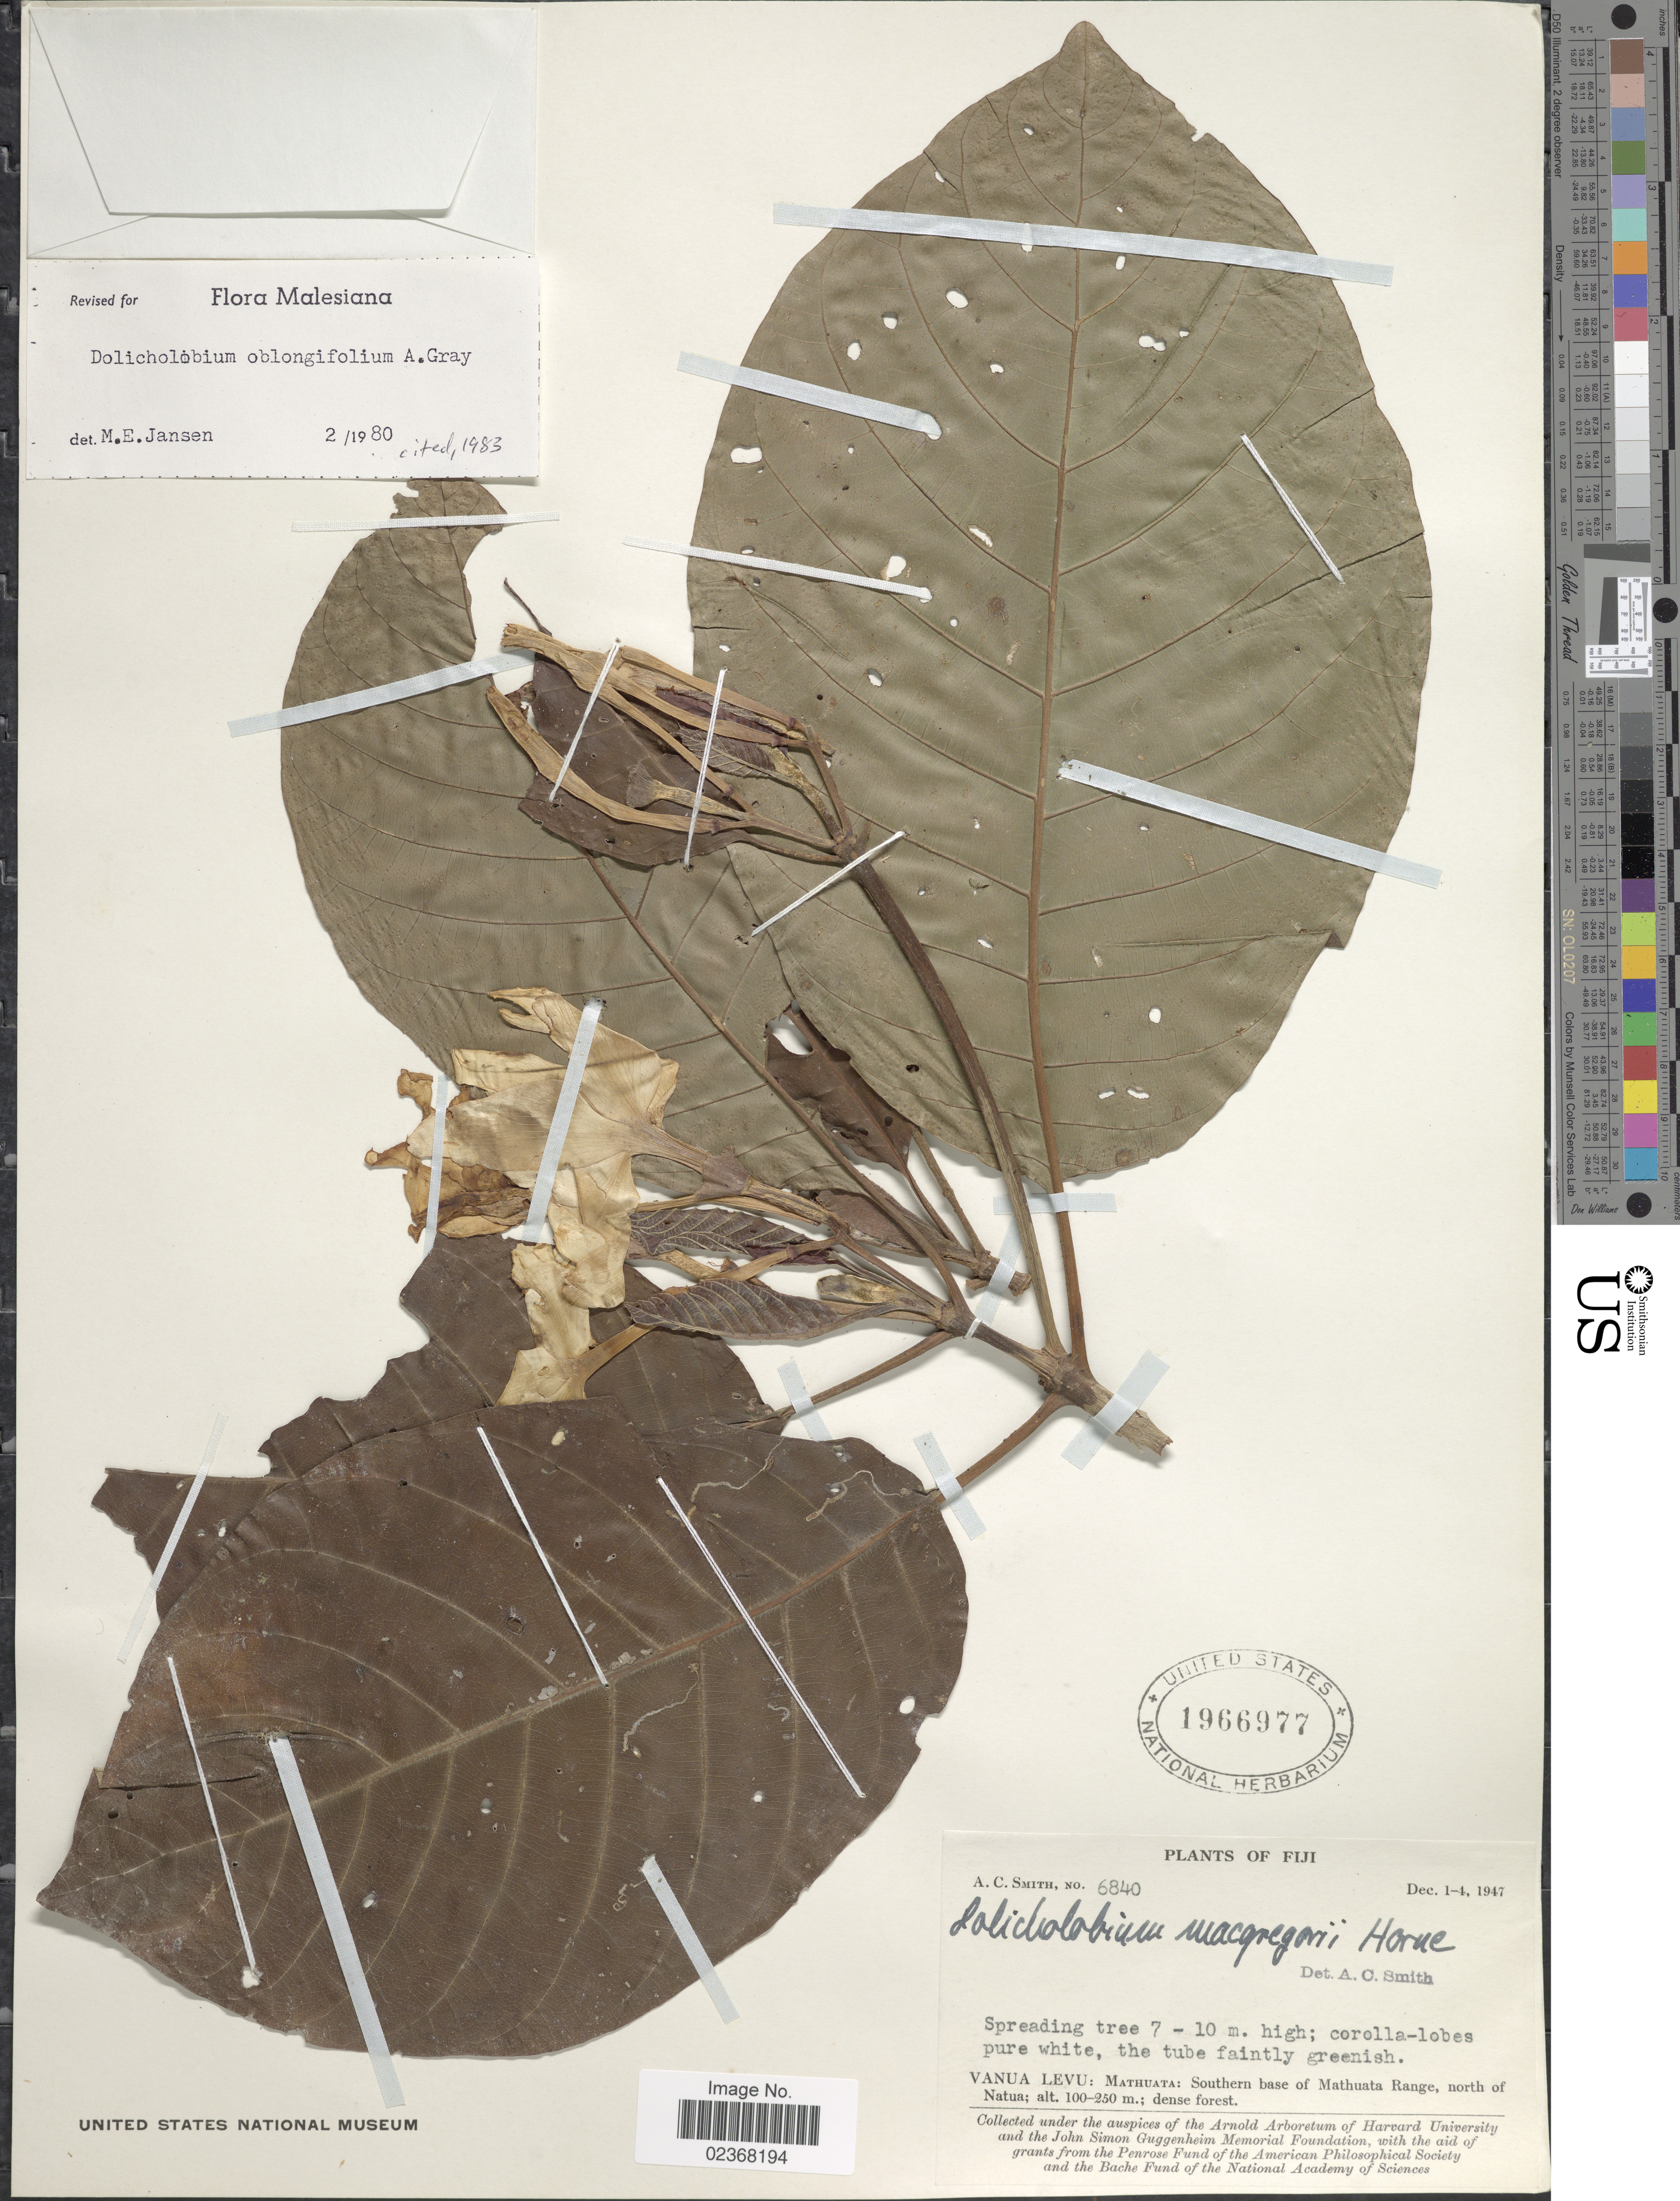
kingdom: Plantae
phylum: Tracheophyta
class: Magnoliopsida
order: Gentianales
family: Rubiaceae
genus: Dolicholobium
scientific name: Dolicholobium oblongifolium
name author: A. Gray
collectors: A. C. Smith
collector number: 6840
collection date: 1947-12-01/1947-12-04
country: Fiji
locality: Vanua Levu: Mathuata: Southern base of Mathuata Range, north of Natua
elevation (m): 100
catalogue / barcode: US 1966977